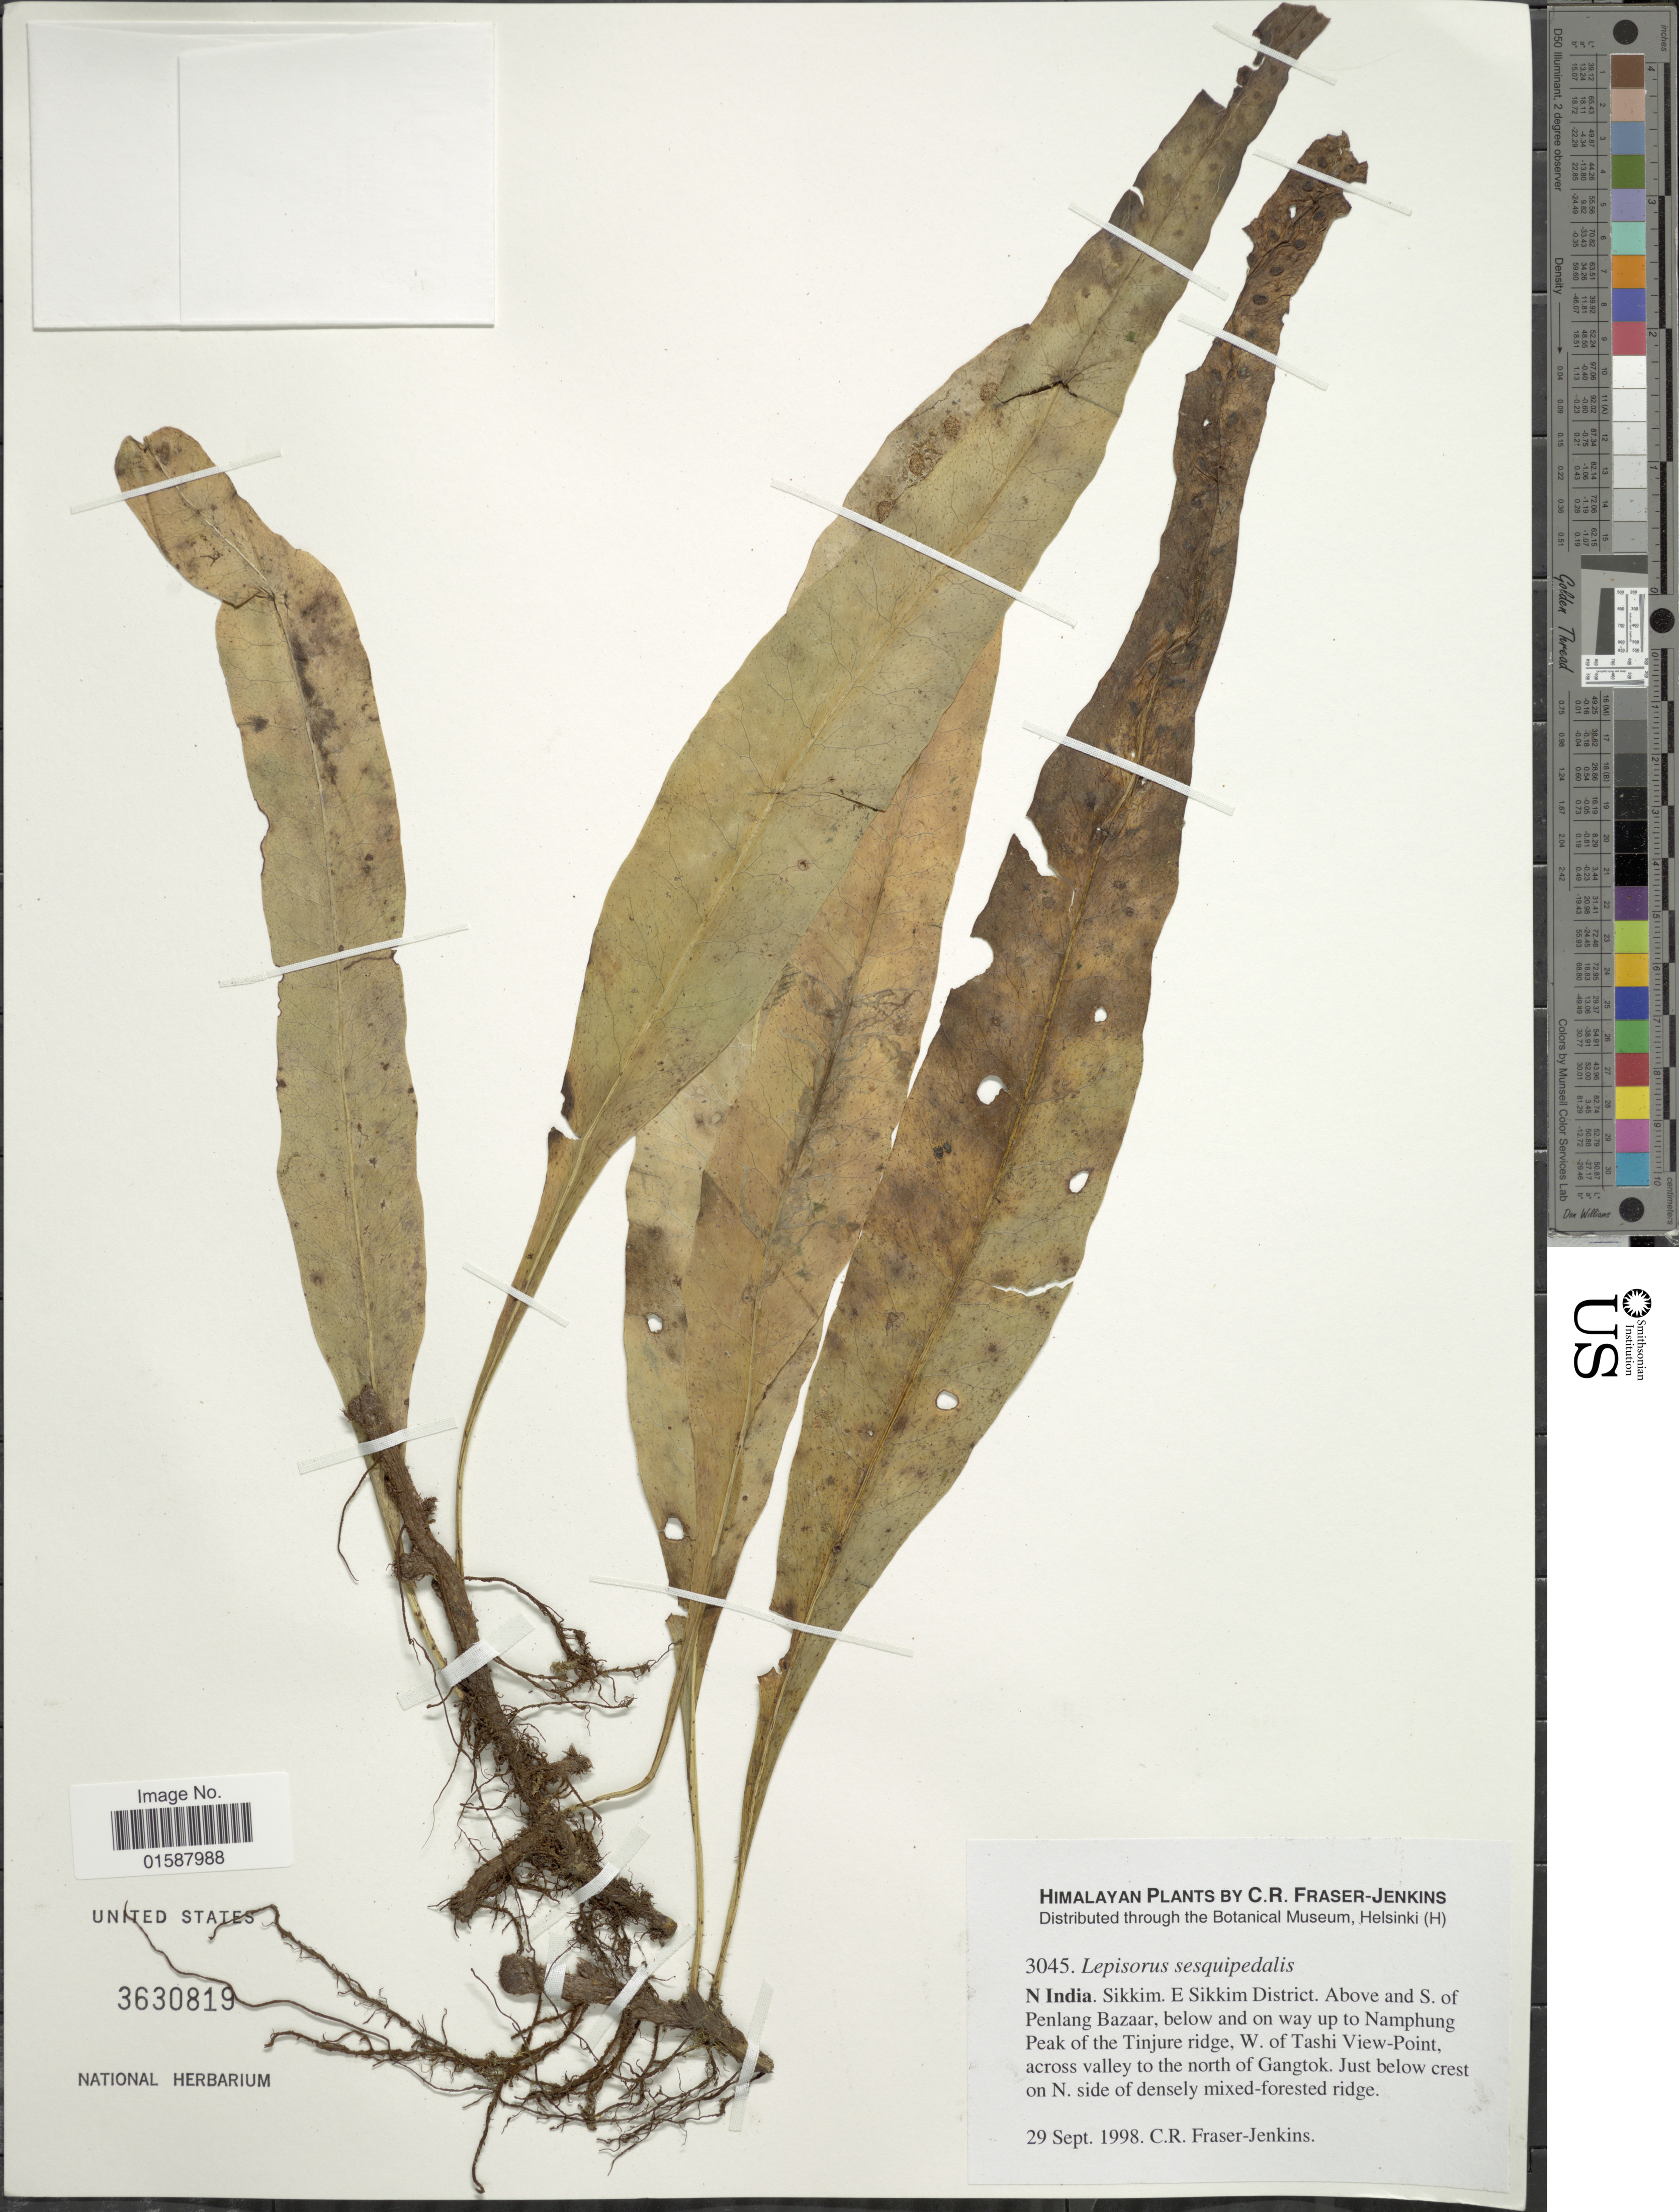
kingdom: Plantae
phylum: Tracheophyta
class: Polypodiopsida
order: Polypodiales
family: Polypodiaceae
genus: Lepisorus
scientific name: Lepisorus sesquipedalis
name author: (J. Sm.) Fraser-Jenk.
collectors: C. R. Fraser-Jenkins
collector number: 3045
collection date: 1998-09-29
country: India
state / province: Sikkim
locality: Himalayan. N India. E Sikkim District. Above and S. of Penlang Bazaar, below and on way up to Namphung Peak of the Tinjure ridge, W. of Tashi View-Point, across valley to the north of Gangtok. Just below crest on N. side of densely mixed-forested ridge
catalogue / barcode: US 3630819